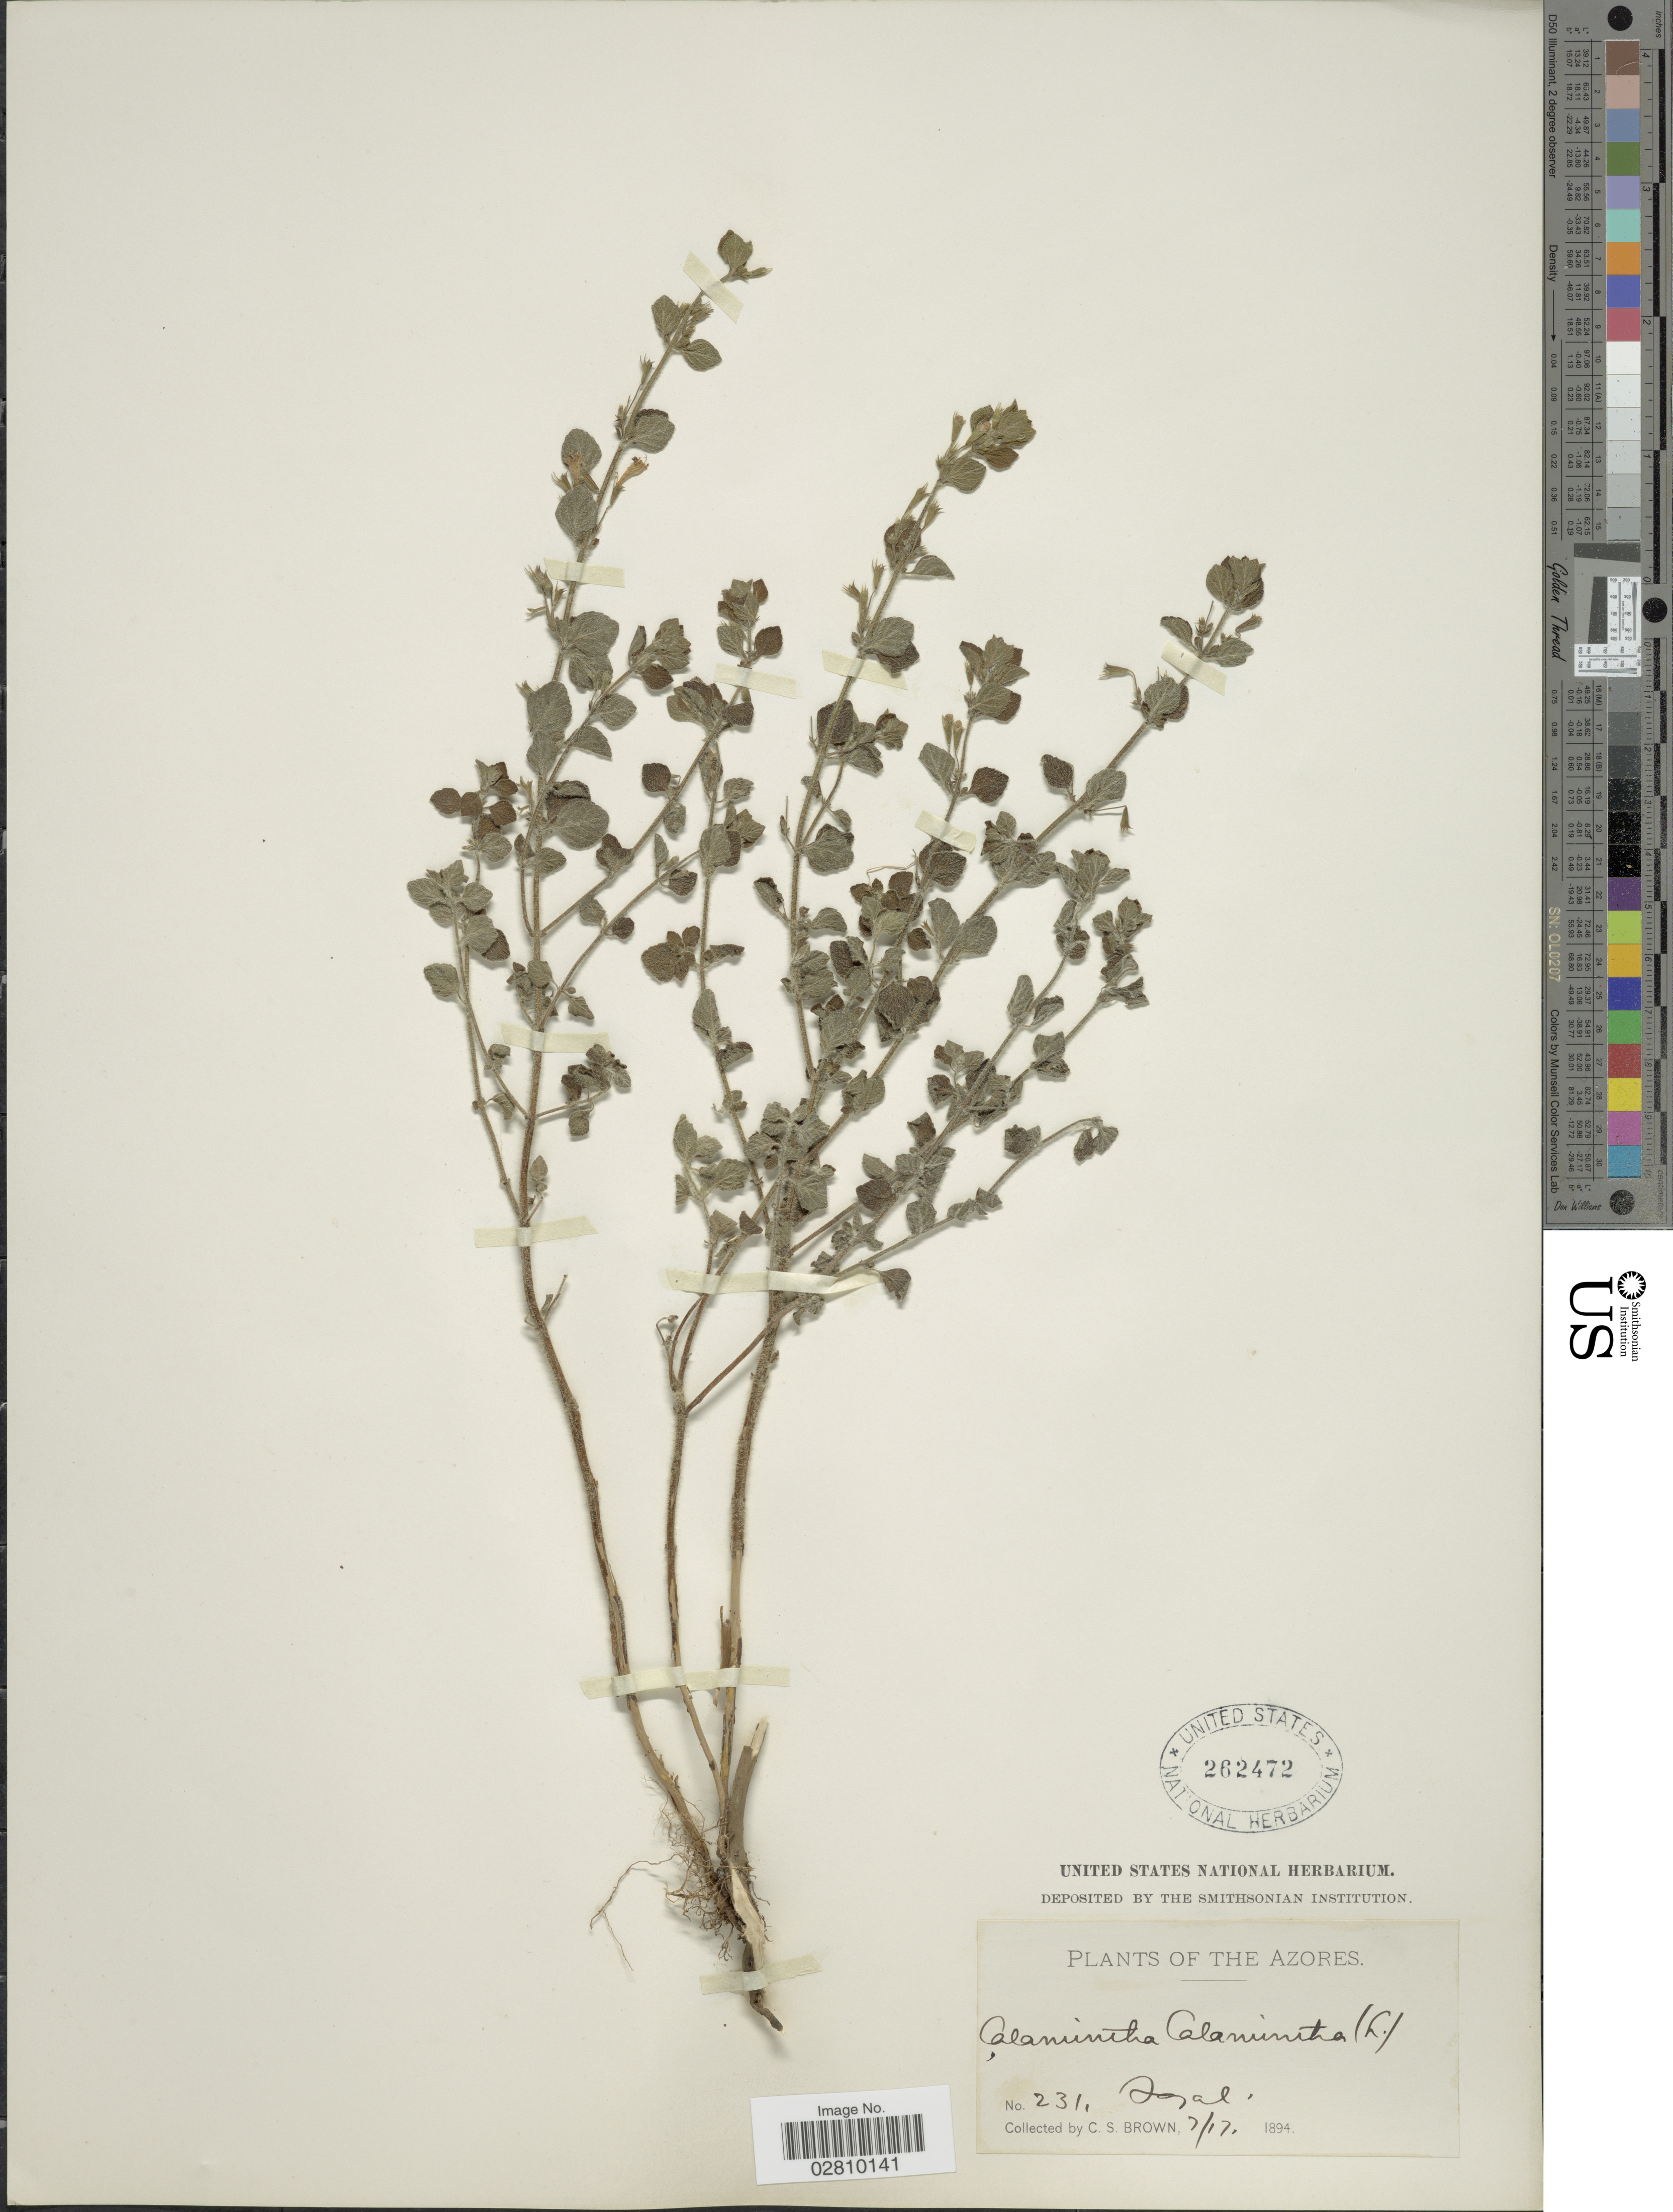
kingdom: Plantae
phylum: Tracheophyta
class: Magnoliopsida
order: Lamiales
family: Lamiaceae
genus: Calamintha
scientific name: Calamintha sp.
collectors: C. S. Brown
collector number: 231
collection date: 1894-07-17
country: Portugal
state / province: Azores (Aut. Reg.)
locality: Tojal.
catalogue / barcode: US 262472